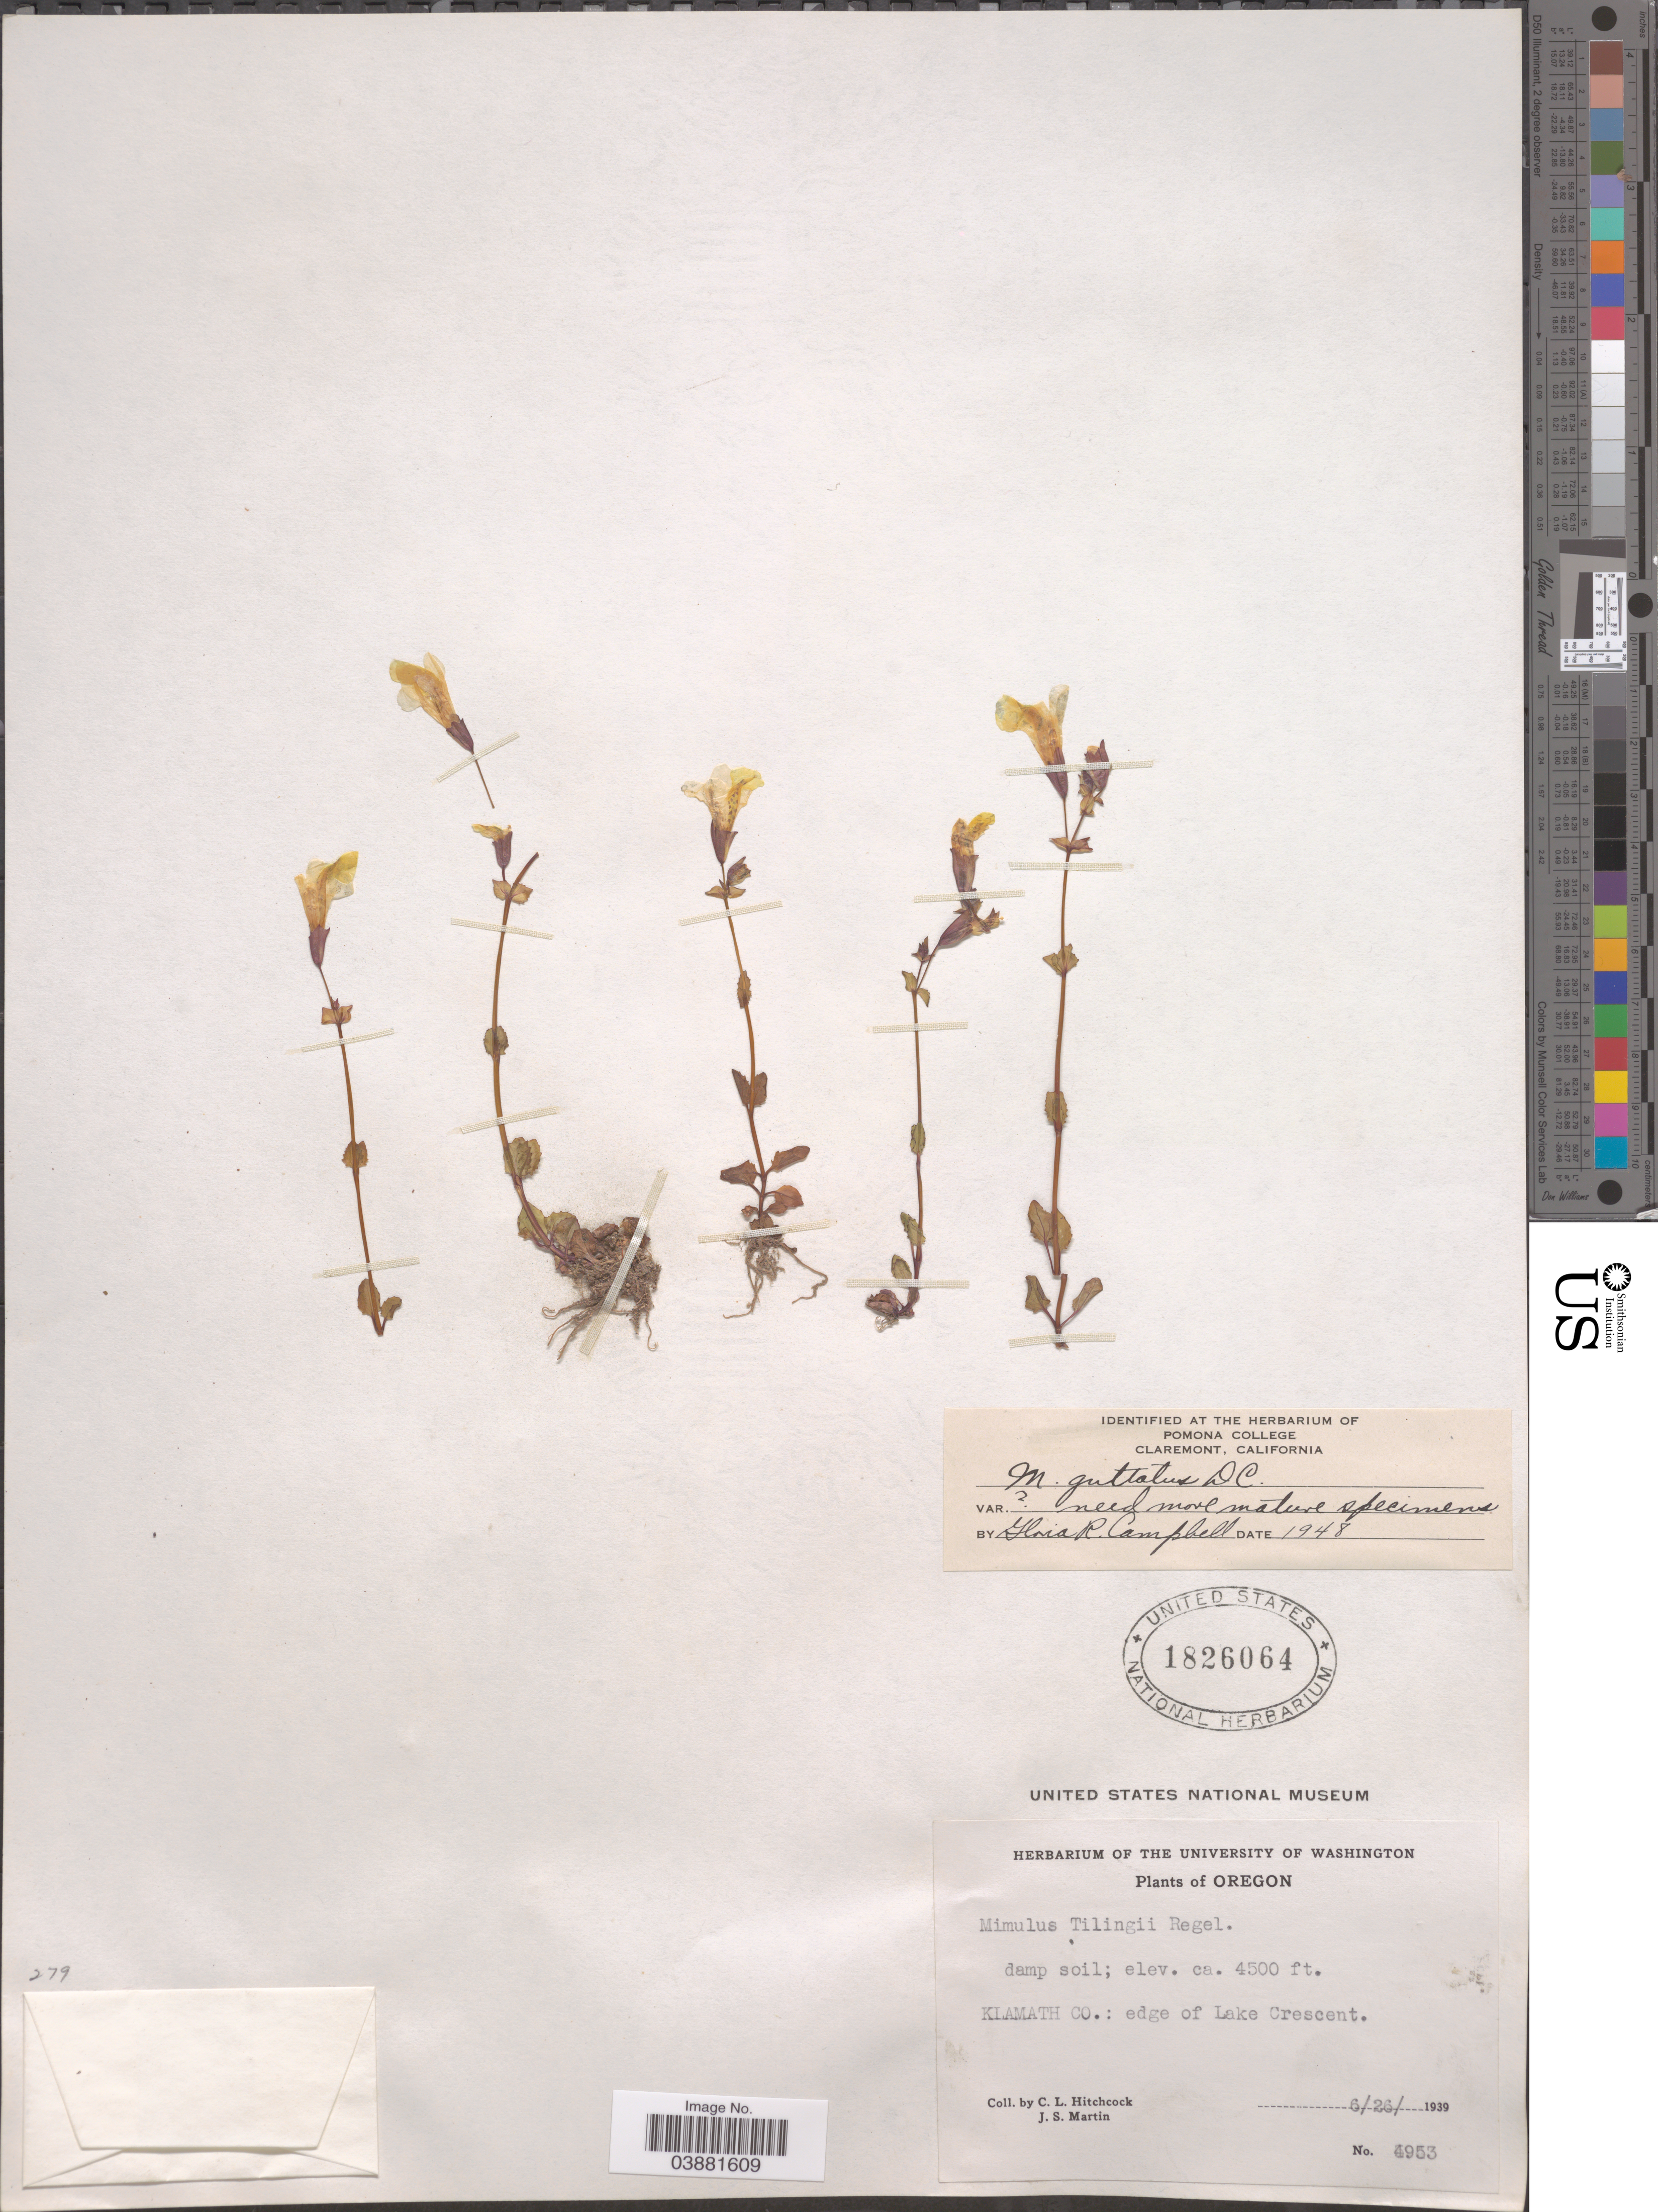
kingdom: Plantae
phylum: Tracheophyta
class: Magnoliopsida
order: Lamiales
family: Phrymaceae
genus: Mimulus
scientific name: Mimulus guttatus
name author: DC.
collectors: C. L. Hitchcock & J. S. Martin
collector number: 4953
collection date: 1939-06-26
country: United States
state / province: Oregon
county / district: Klamath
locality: edge of Lake Crescent.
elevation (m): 1372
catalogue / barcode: US 1826064